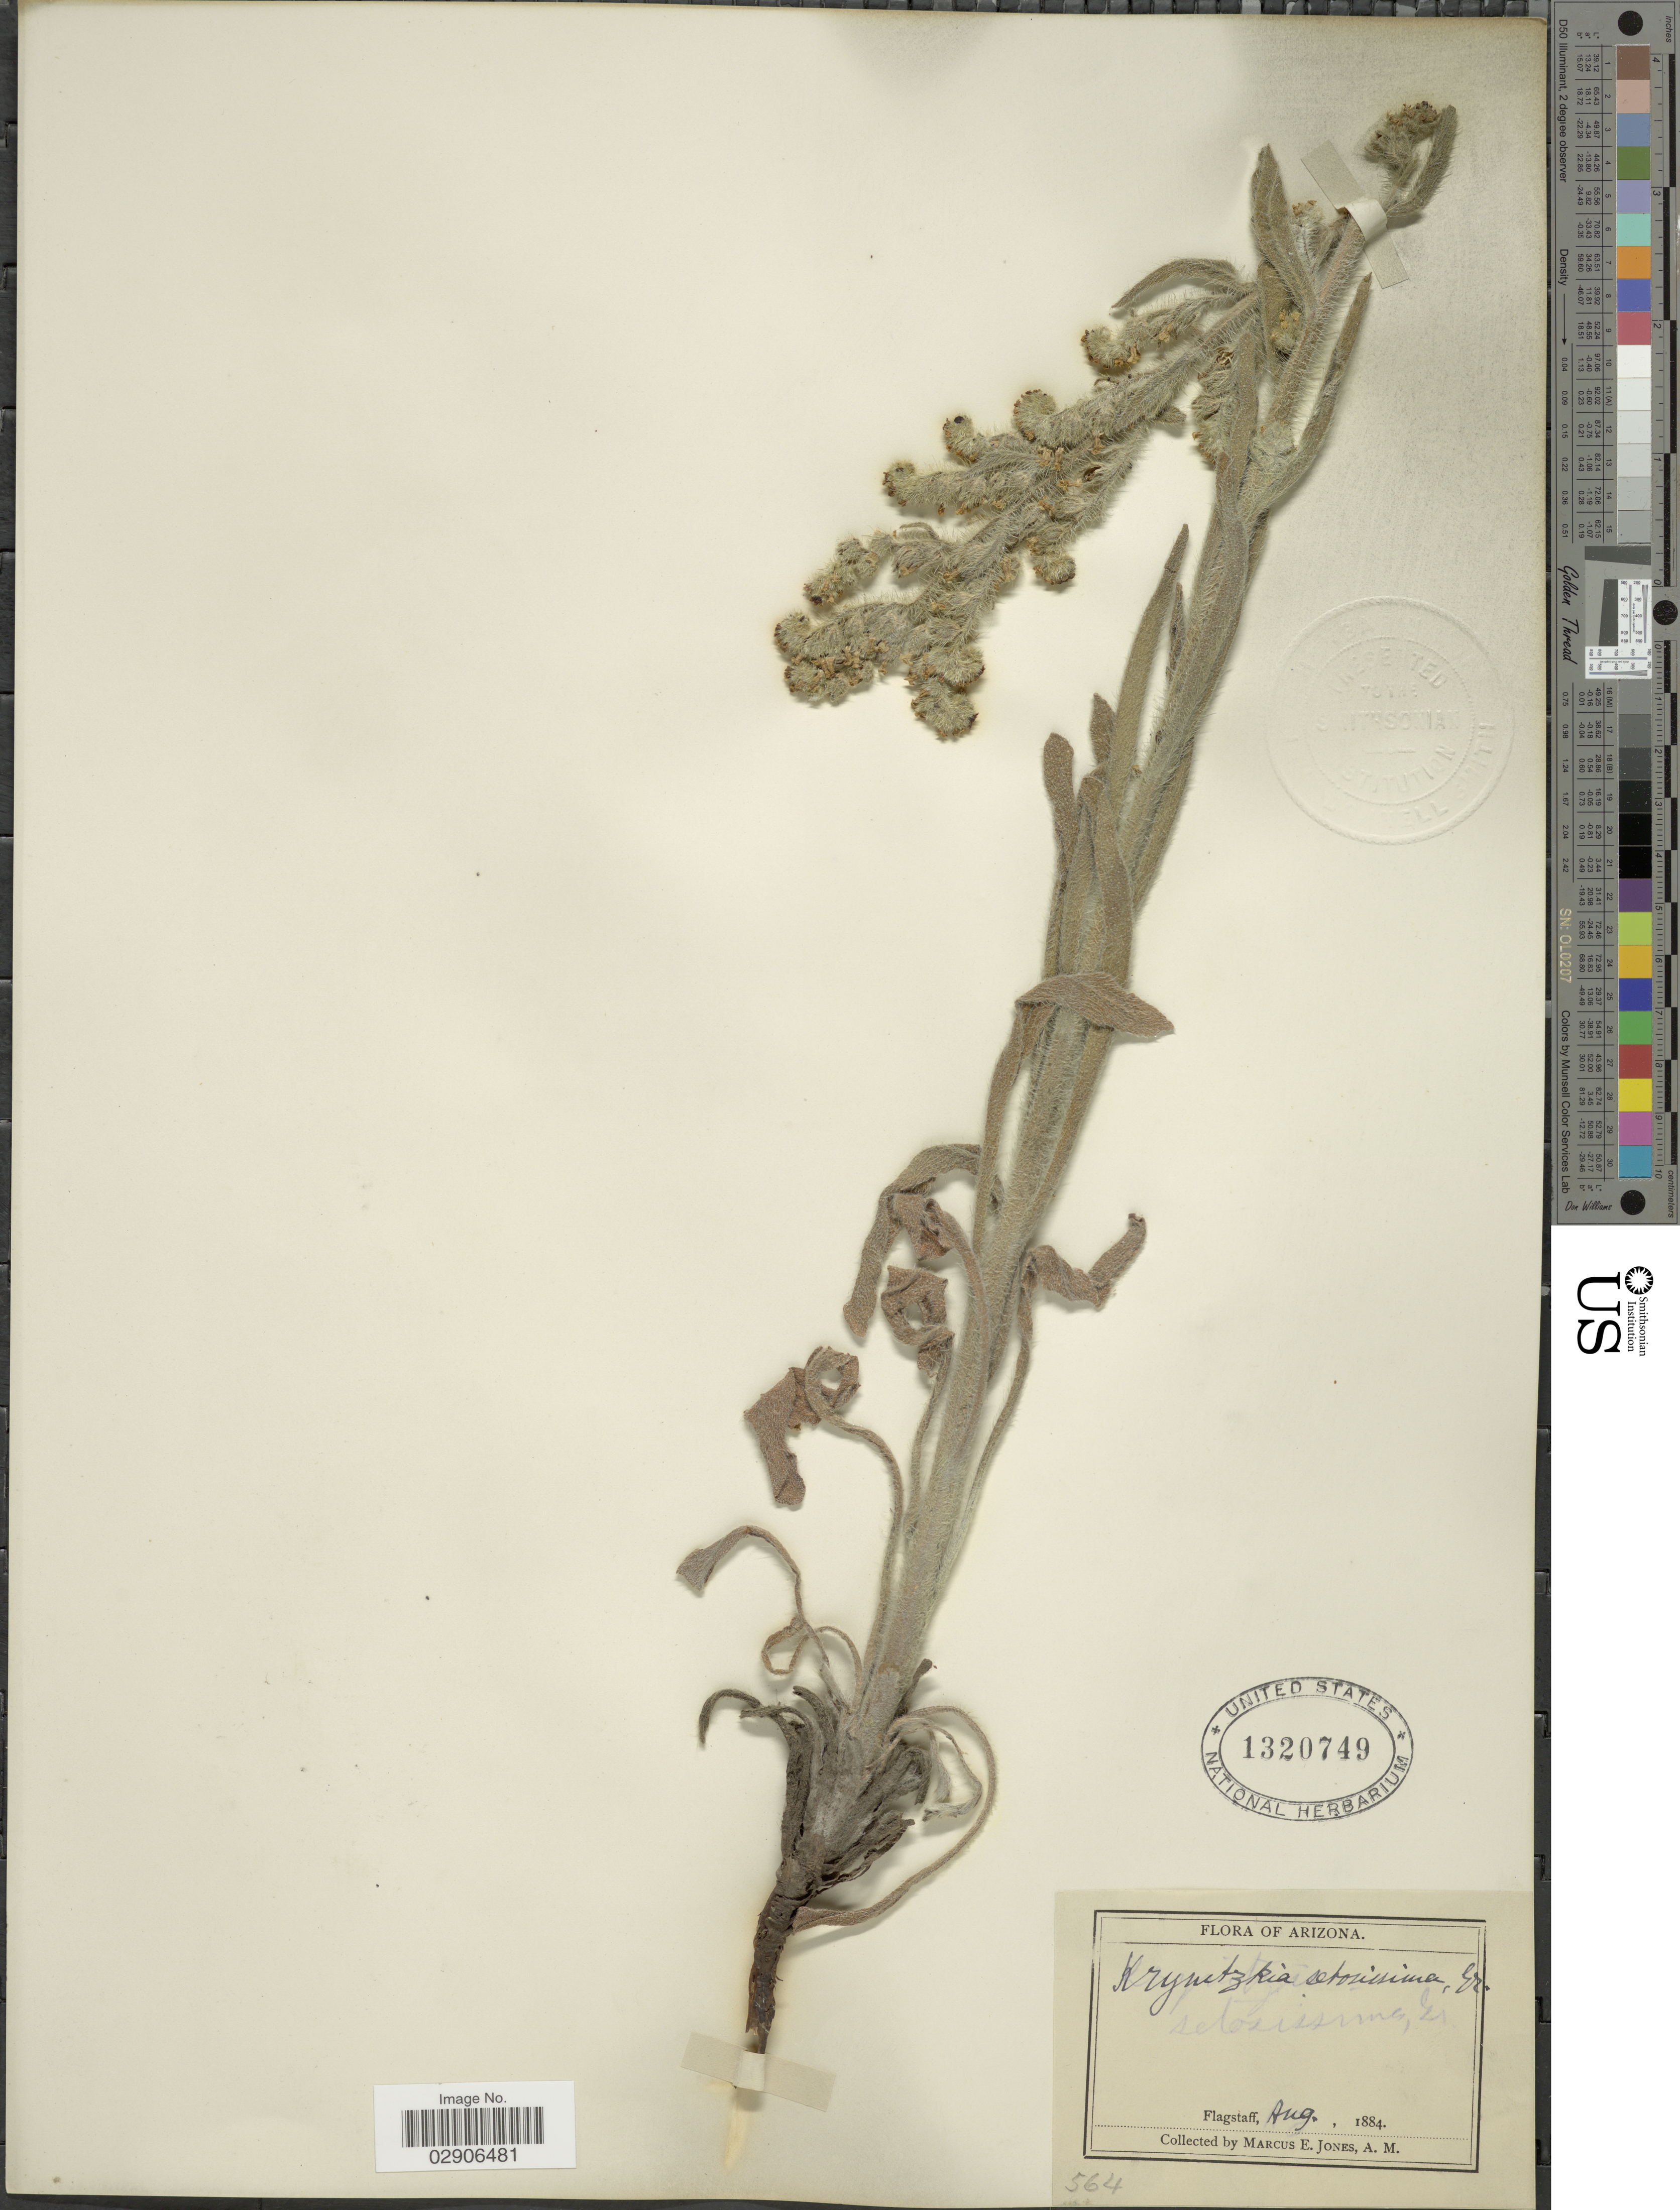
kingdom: Plantae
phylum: Tracheophyta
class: Magnoliopsida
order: Boraginales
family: Boraginaceae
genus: Oreocarya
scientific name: Oreocarya setosissima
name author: (A. Gray) Greene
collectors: M. E. Jones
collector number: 564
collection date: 1884-08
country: United States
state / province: Arizona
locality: Flagstaff.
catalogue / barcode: US 1320749